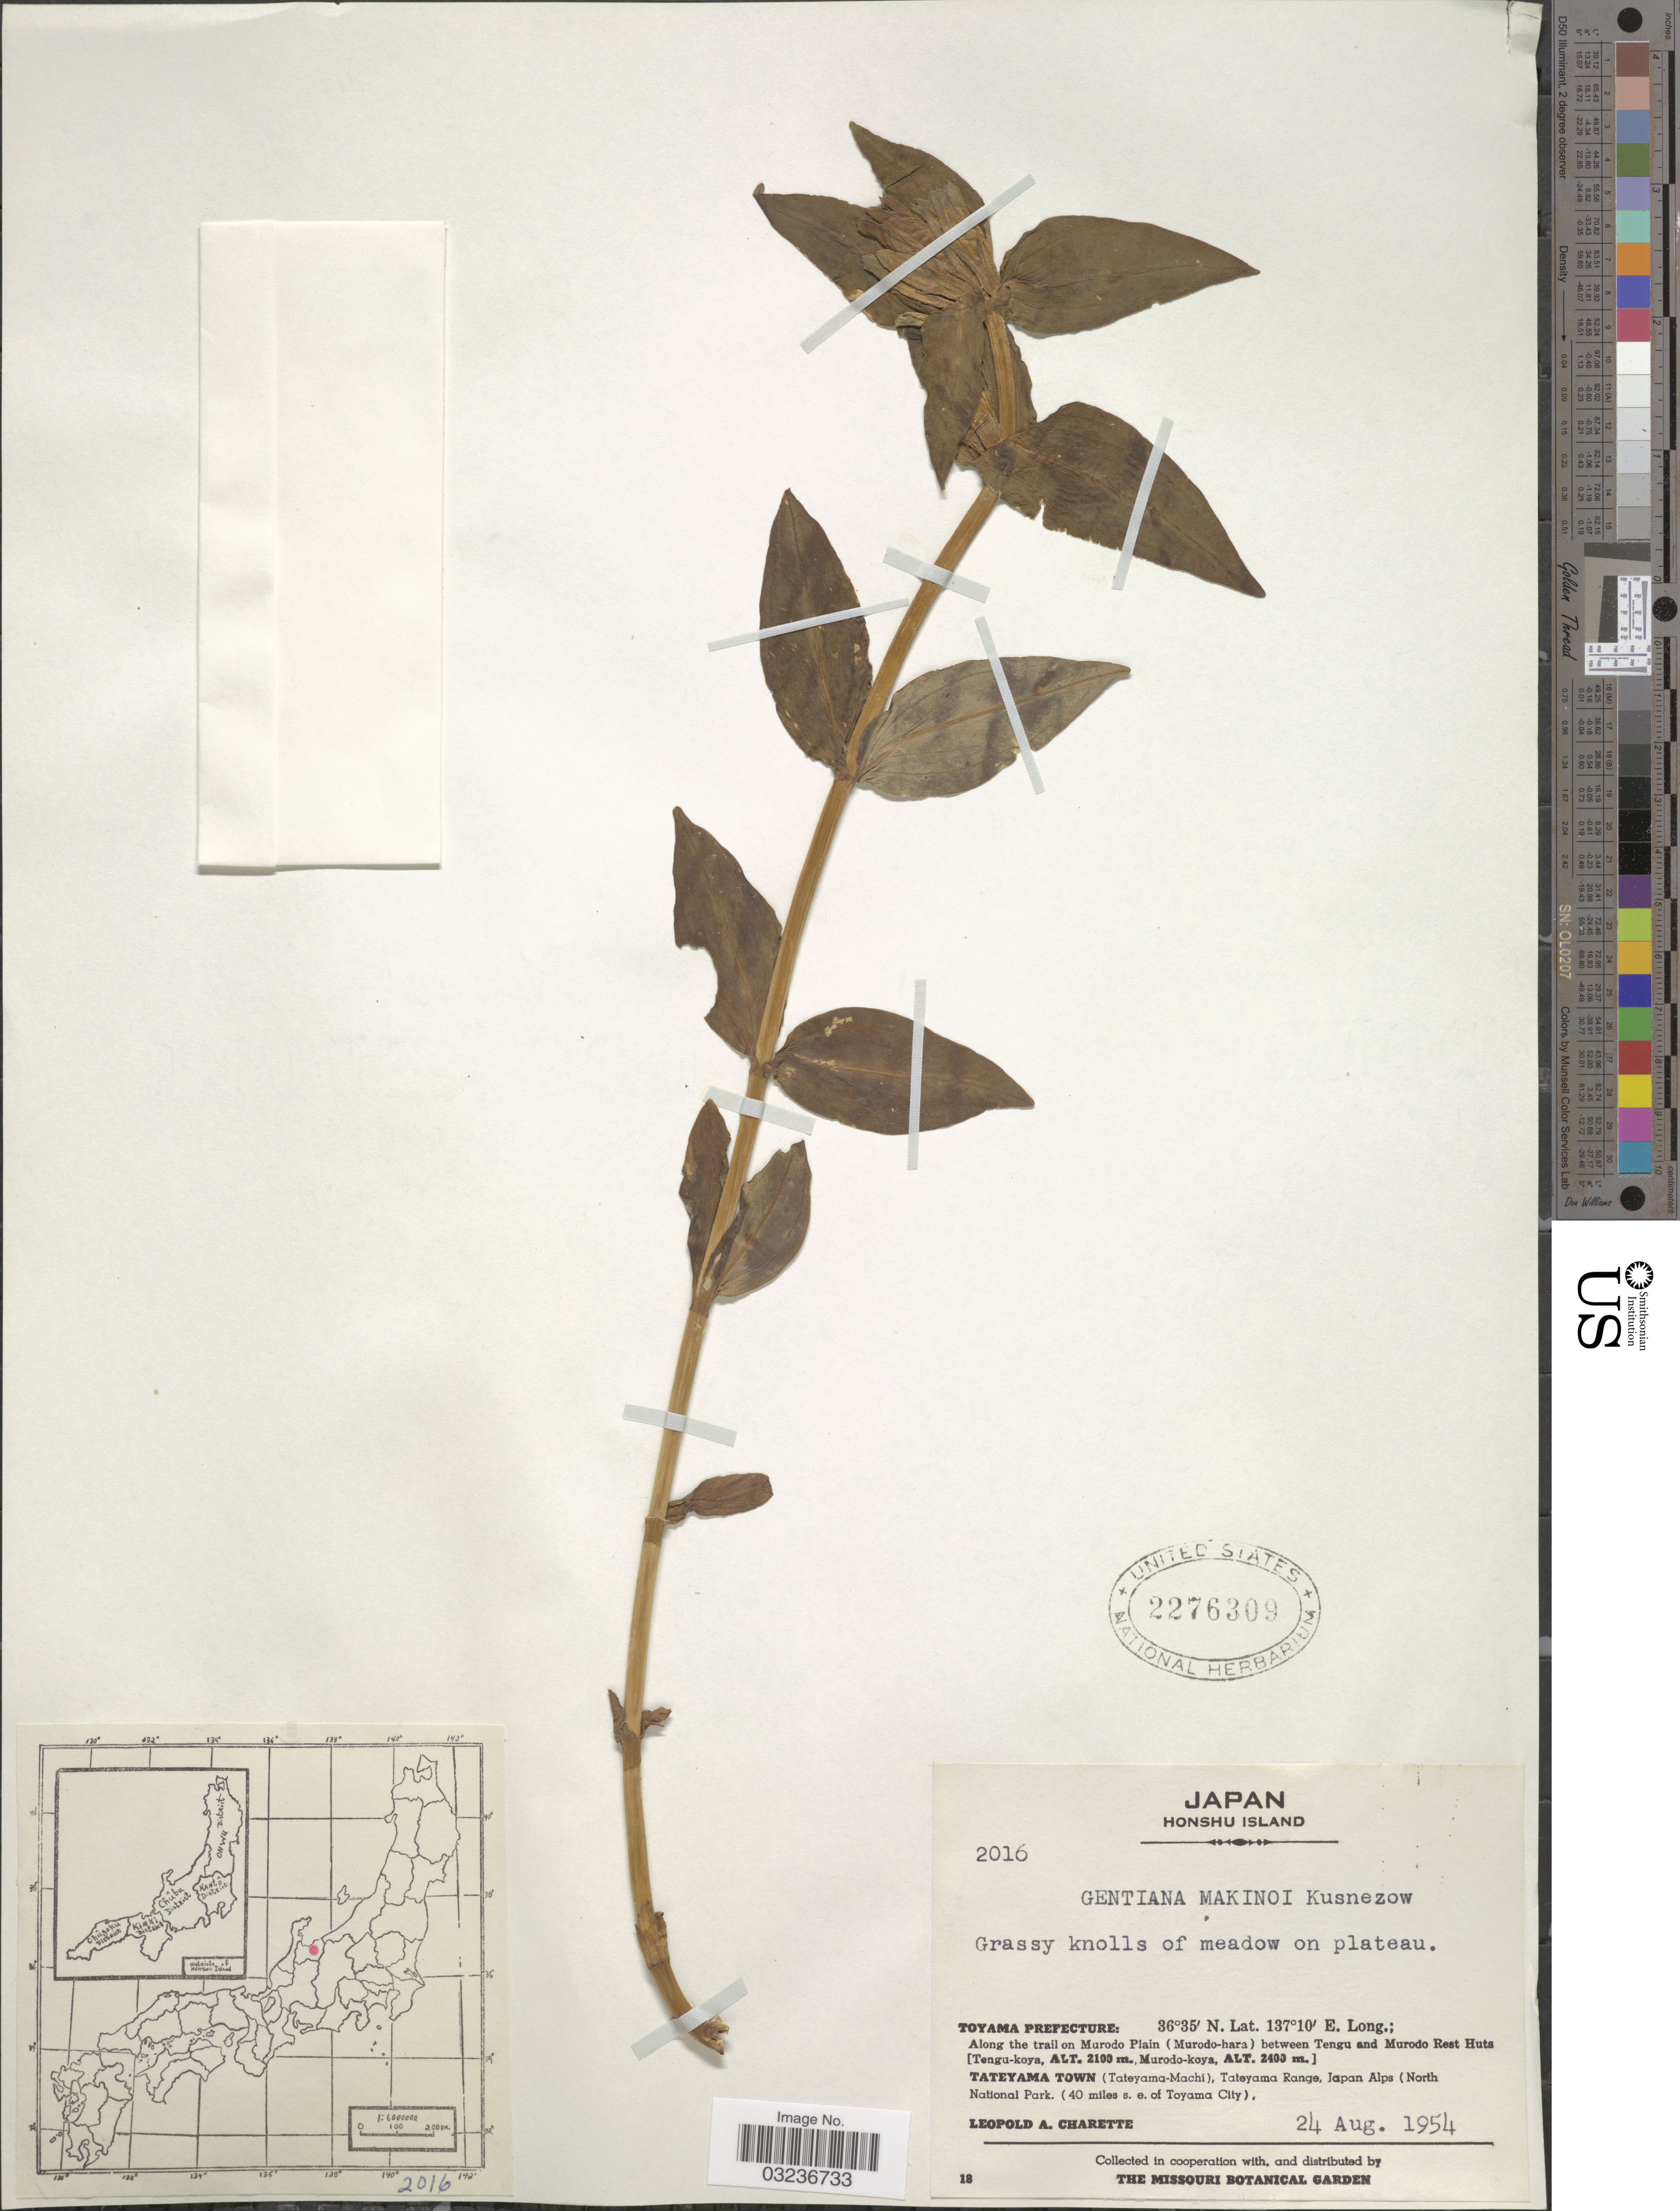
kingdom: Plantae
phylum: Tracheophyta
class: Magnoliopsida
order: Gentianales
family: Gentianaceae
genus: Gentiana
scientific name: Gentiana makinoi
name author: Kusn.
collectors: L. A. Charette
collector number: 2016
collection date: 1954-08-24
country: Japan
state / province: Toyama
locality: Honshu Island, Toyama Prefecture: Along the trail on Marodo Plain (Murodo-hara) between Tengu and Murodo Rest Huts [Tengu-koya, Murodo-koya] Tateyama Town (Tateyama-Machi), Tateyama Range, Japan Alps (North National Park, (40 miles s.e. of Toyama City).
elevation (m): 2100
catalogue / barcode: US 2276309